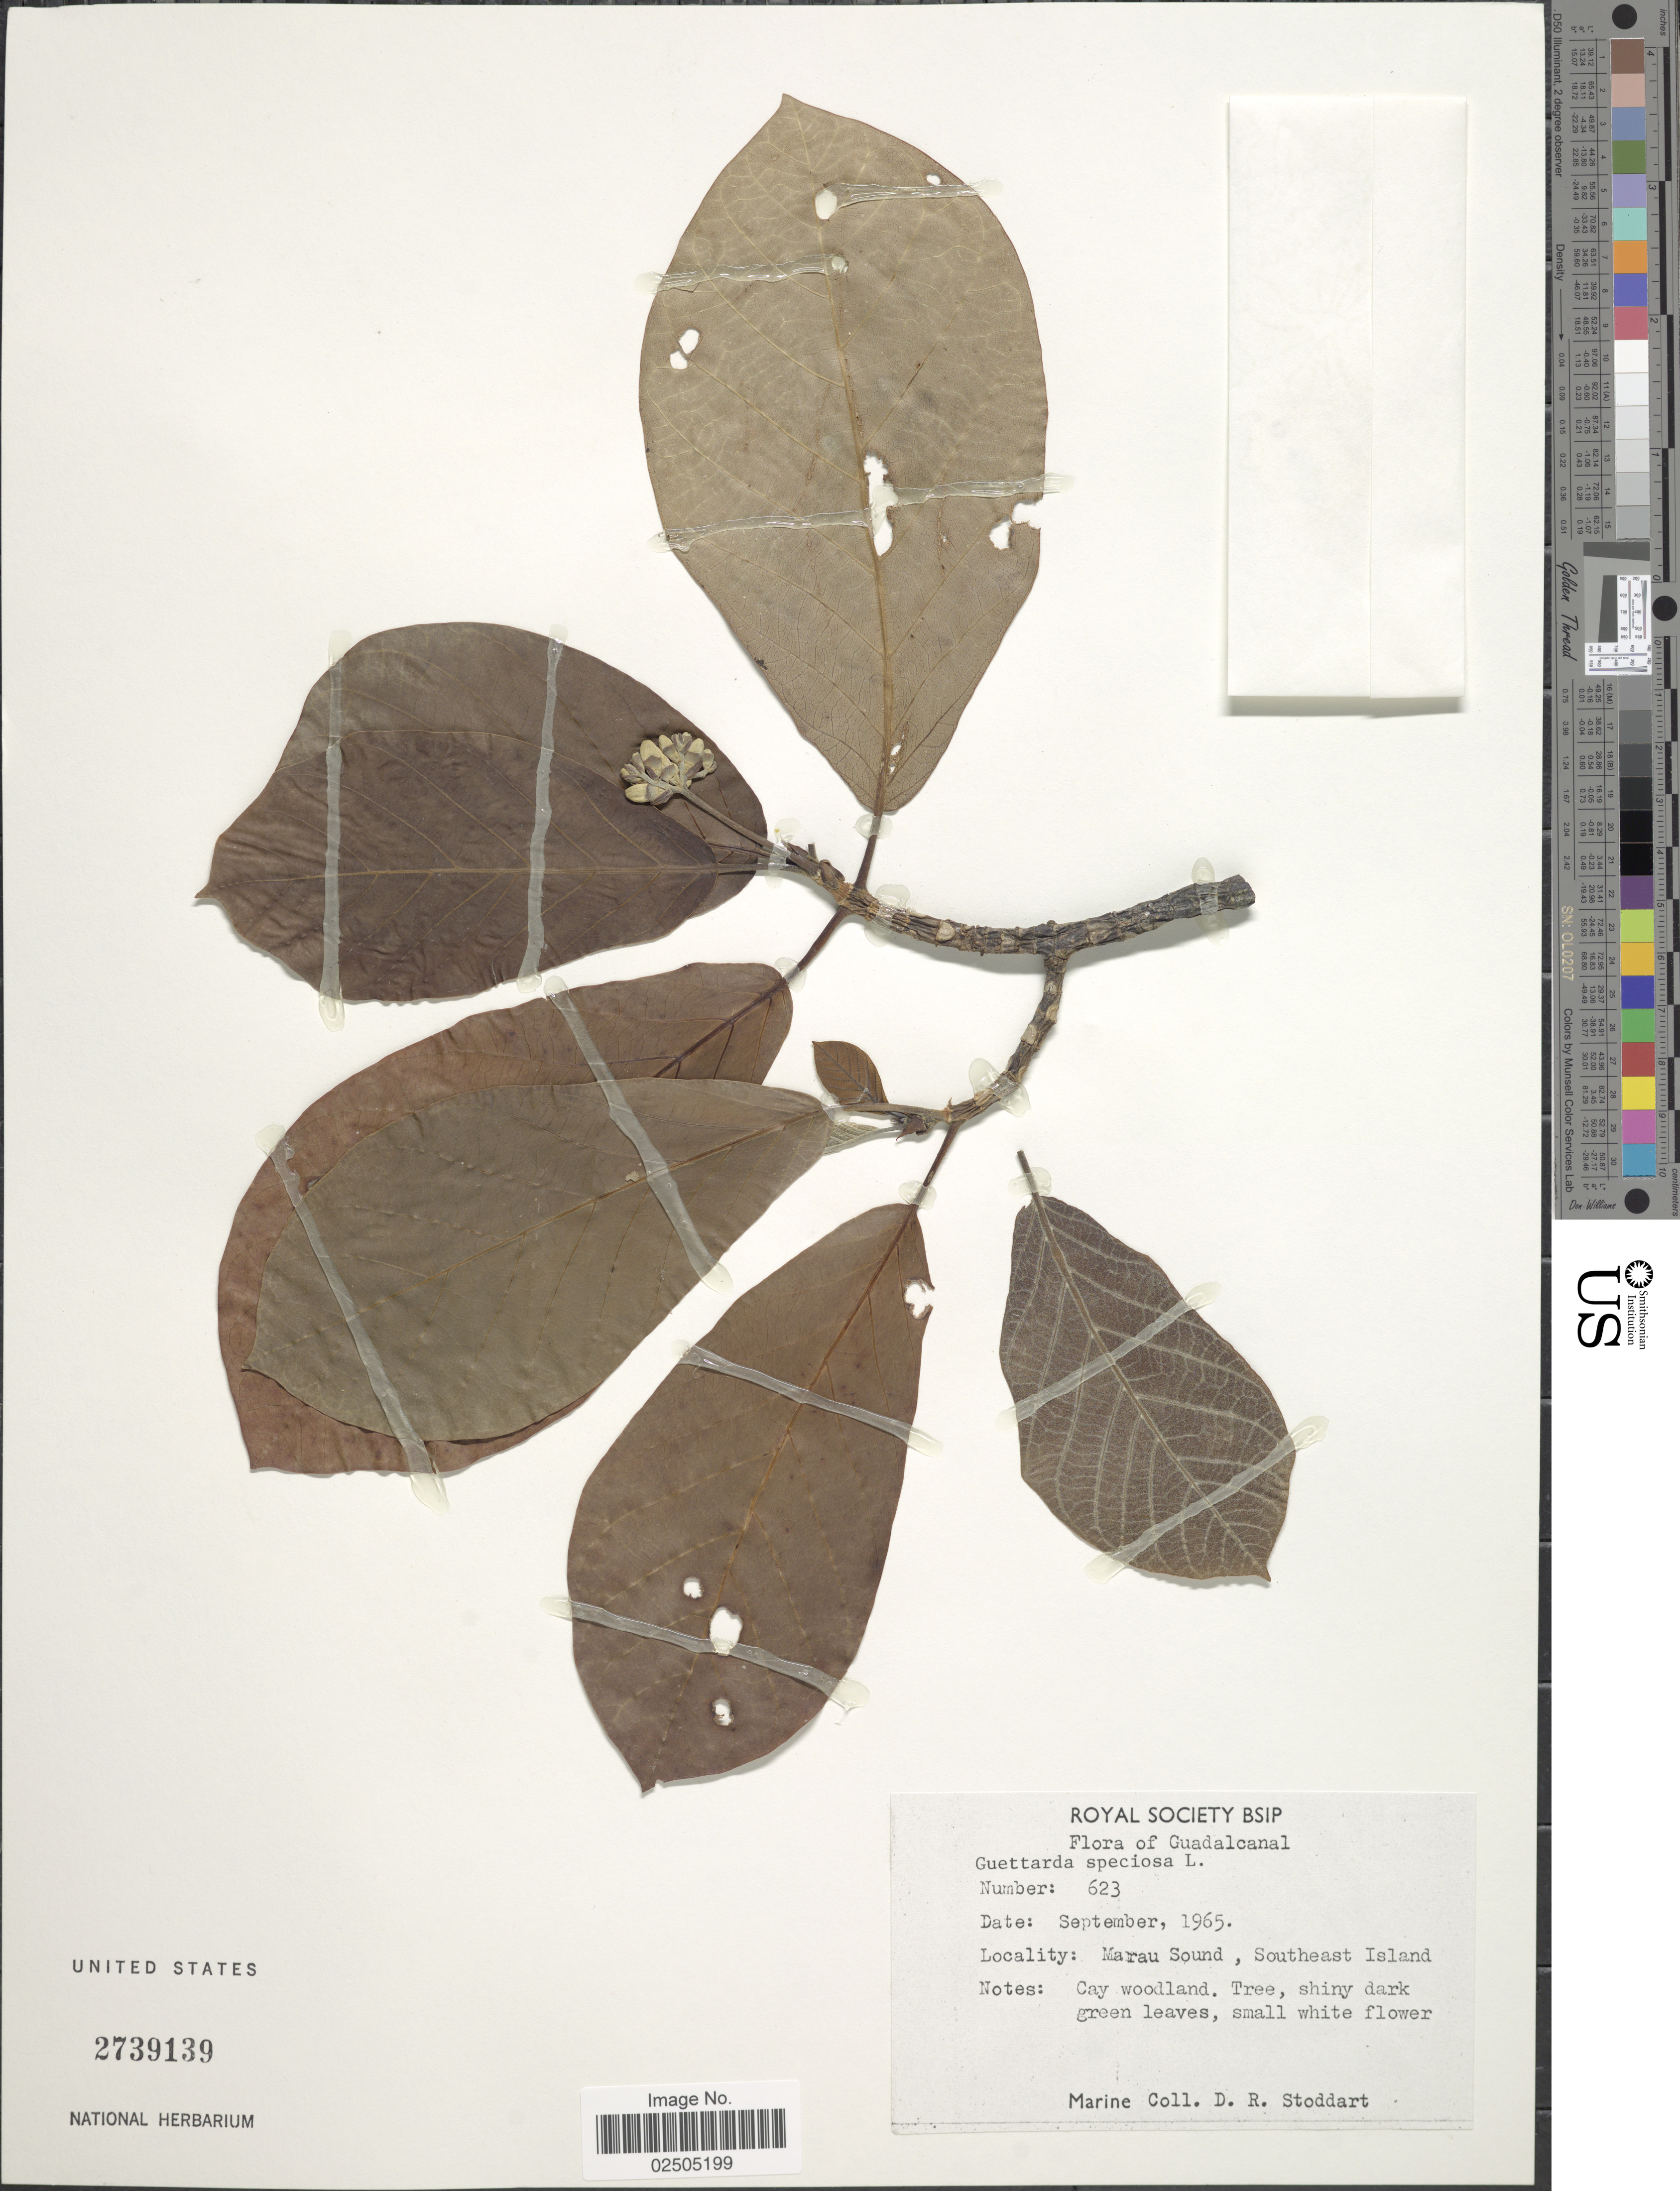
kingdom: Plantae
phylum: Tracheophyta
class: Magnoliopsida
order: Gentianales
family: Rubiaceae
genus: Guettarda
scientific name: Guettarda speciosa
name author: L.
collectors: D. R. Stoddart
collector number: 623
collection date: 1965-09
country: Solomon Islands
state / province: Solomon Islands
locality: Guadalcanal, Marau Sound, Southeast Island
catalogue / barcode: US 2739139